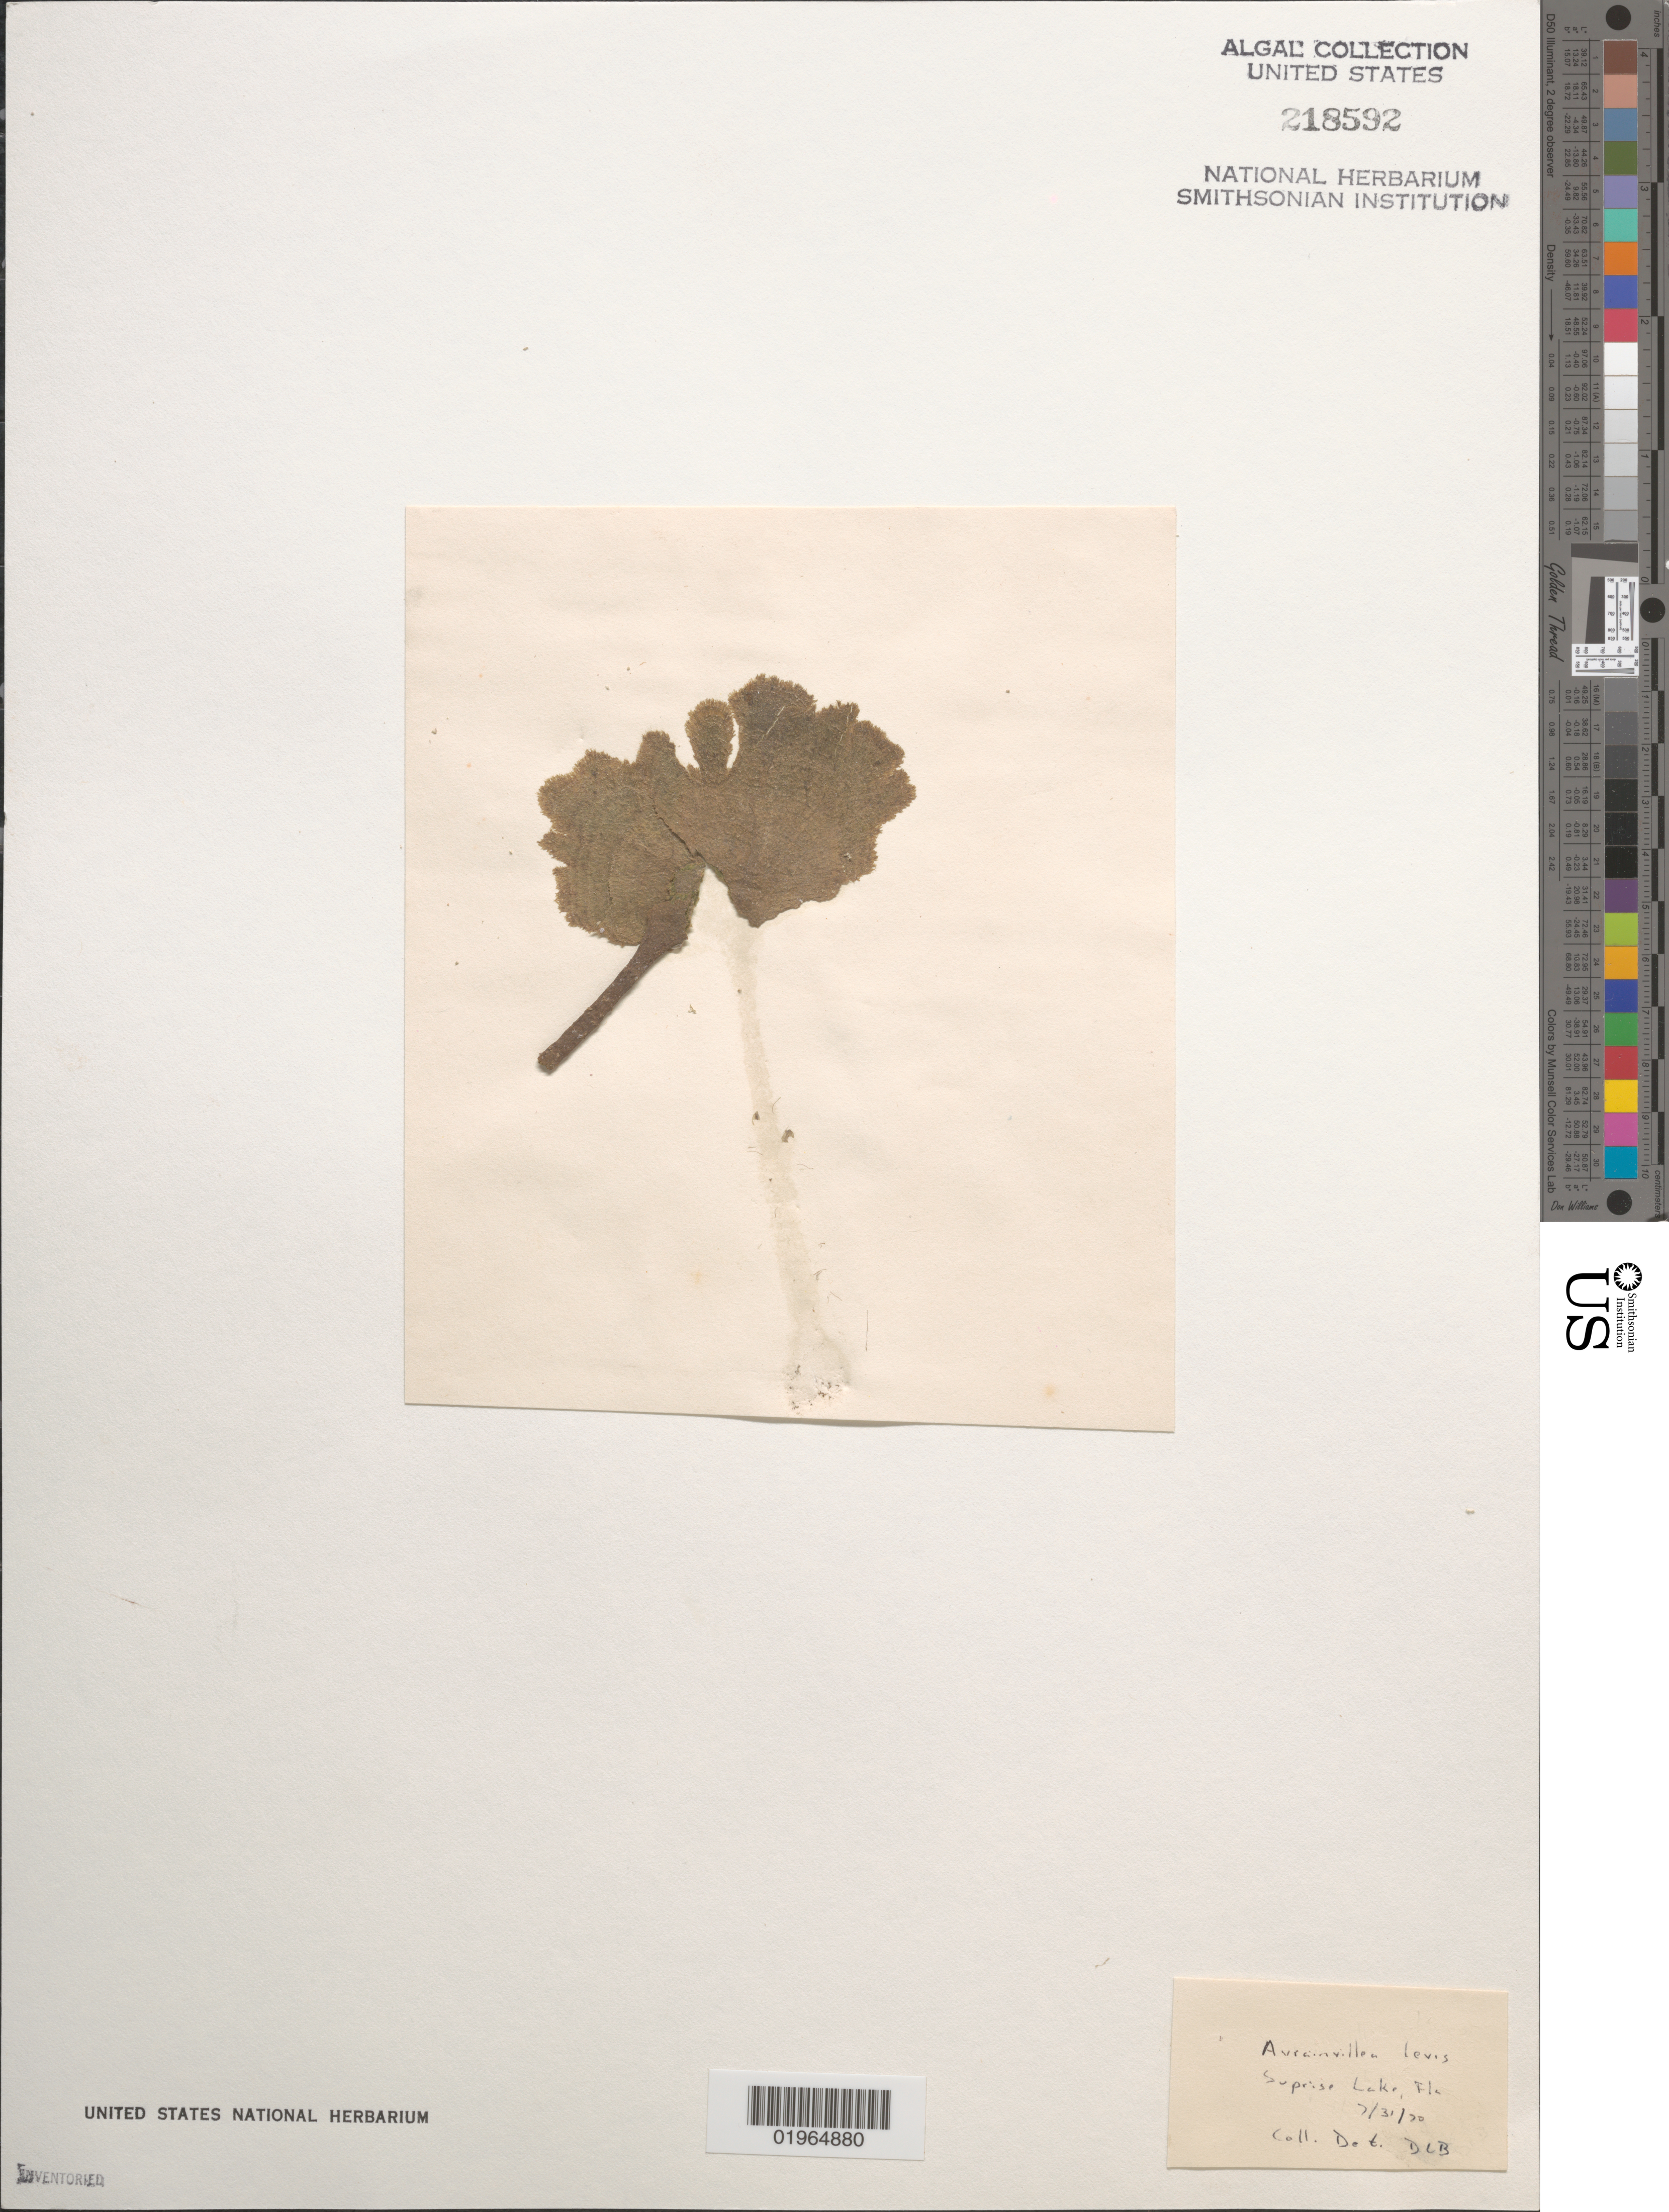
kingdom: Plantae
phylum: Chlorophyta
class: Ulvophyceae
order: Bryopsidales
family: Dichotomosiphonaceae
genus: Avrainvillea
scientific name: Avrainvillea levis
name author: M. Howe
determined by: Ballantine, D. L.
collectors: D.L. Ballantine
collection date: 1970-07-31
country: United States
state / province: Florida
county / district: Monroe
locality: Surprise Lake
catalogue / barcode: US 218592